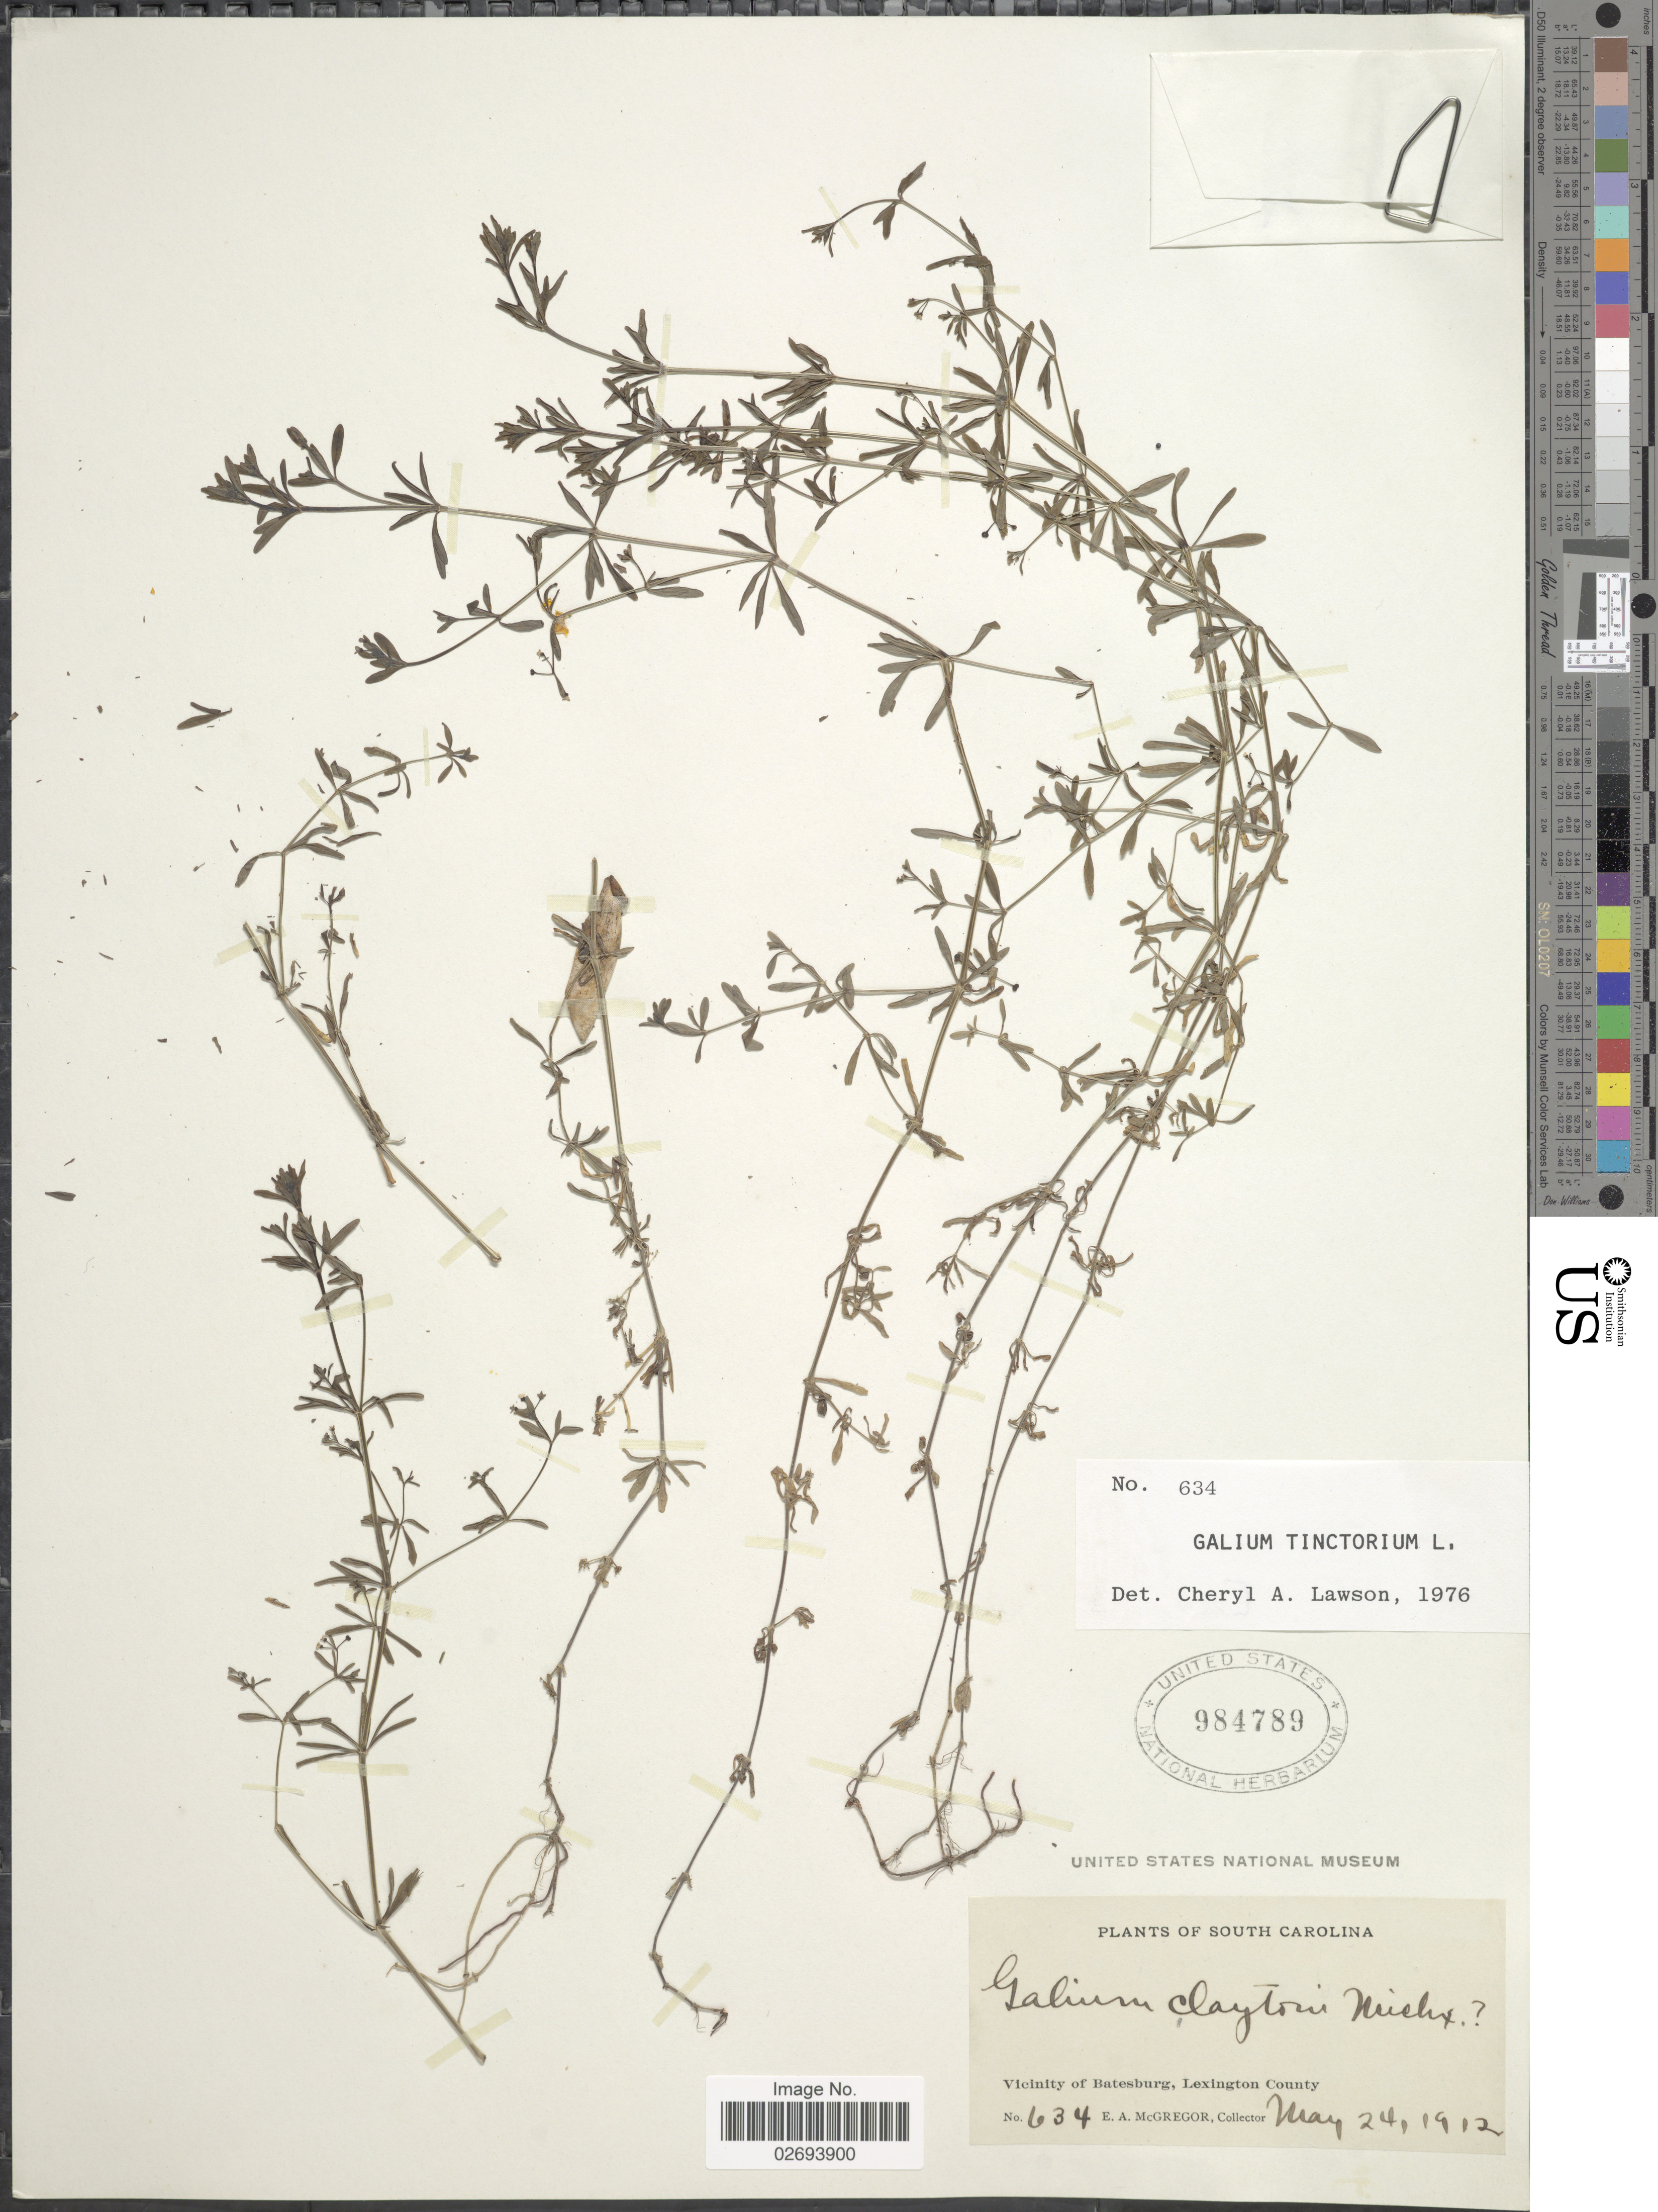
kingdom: Plantae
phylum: Tracheophyta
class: Magnoliopsida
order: Gentianales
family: Rubiaceae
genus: Galium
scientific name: Galium tinctorium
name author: (L.) Scop.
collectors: E. A. McGregor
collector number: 634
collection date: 1912-05-24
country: United States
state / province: South Carolina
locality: Vicinity of Batesburg, Lexington County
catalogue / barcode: US 984789